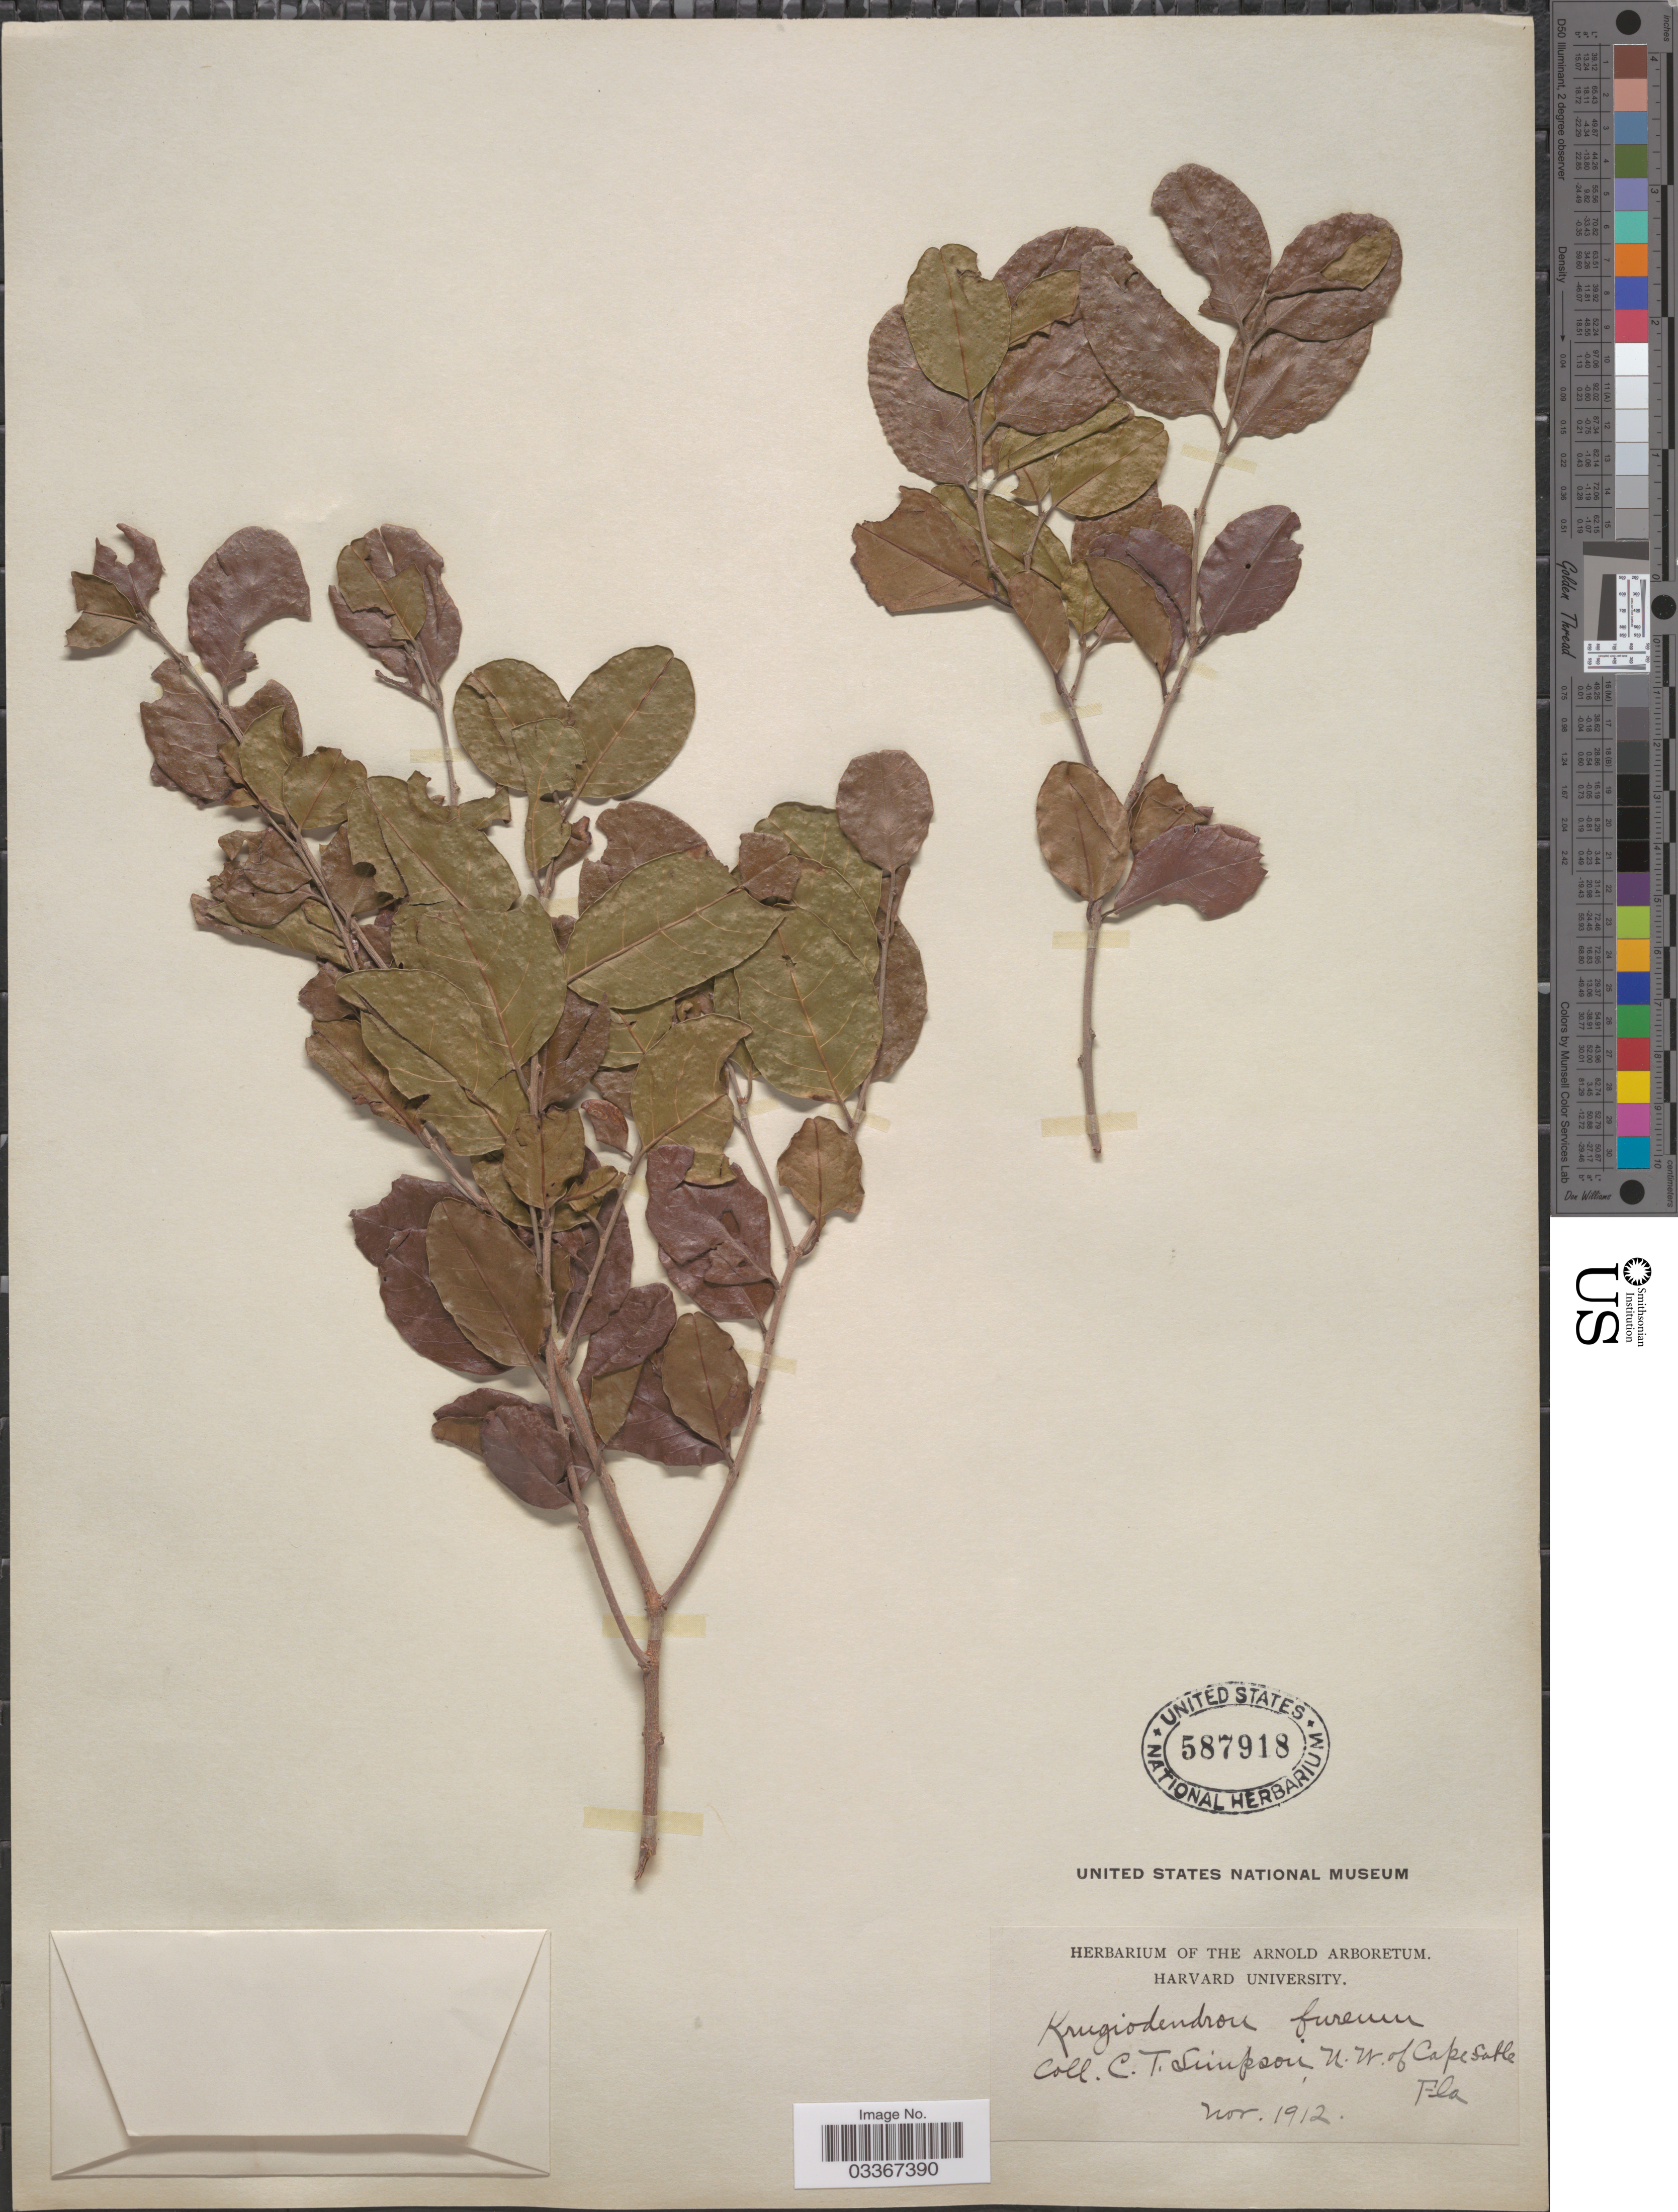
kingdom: Plantae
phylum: Tracheophyta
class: Magnoliopsida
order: Rosales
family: Rhamnaceae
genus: Krugiodendron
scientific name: Krugiodendron ferreum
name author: (Vahl) Urb.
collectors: C. T. Simpson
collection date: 1912-11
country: United States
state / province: Florida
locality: N. W. of Cape Sable.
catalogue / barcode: US 587918